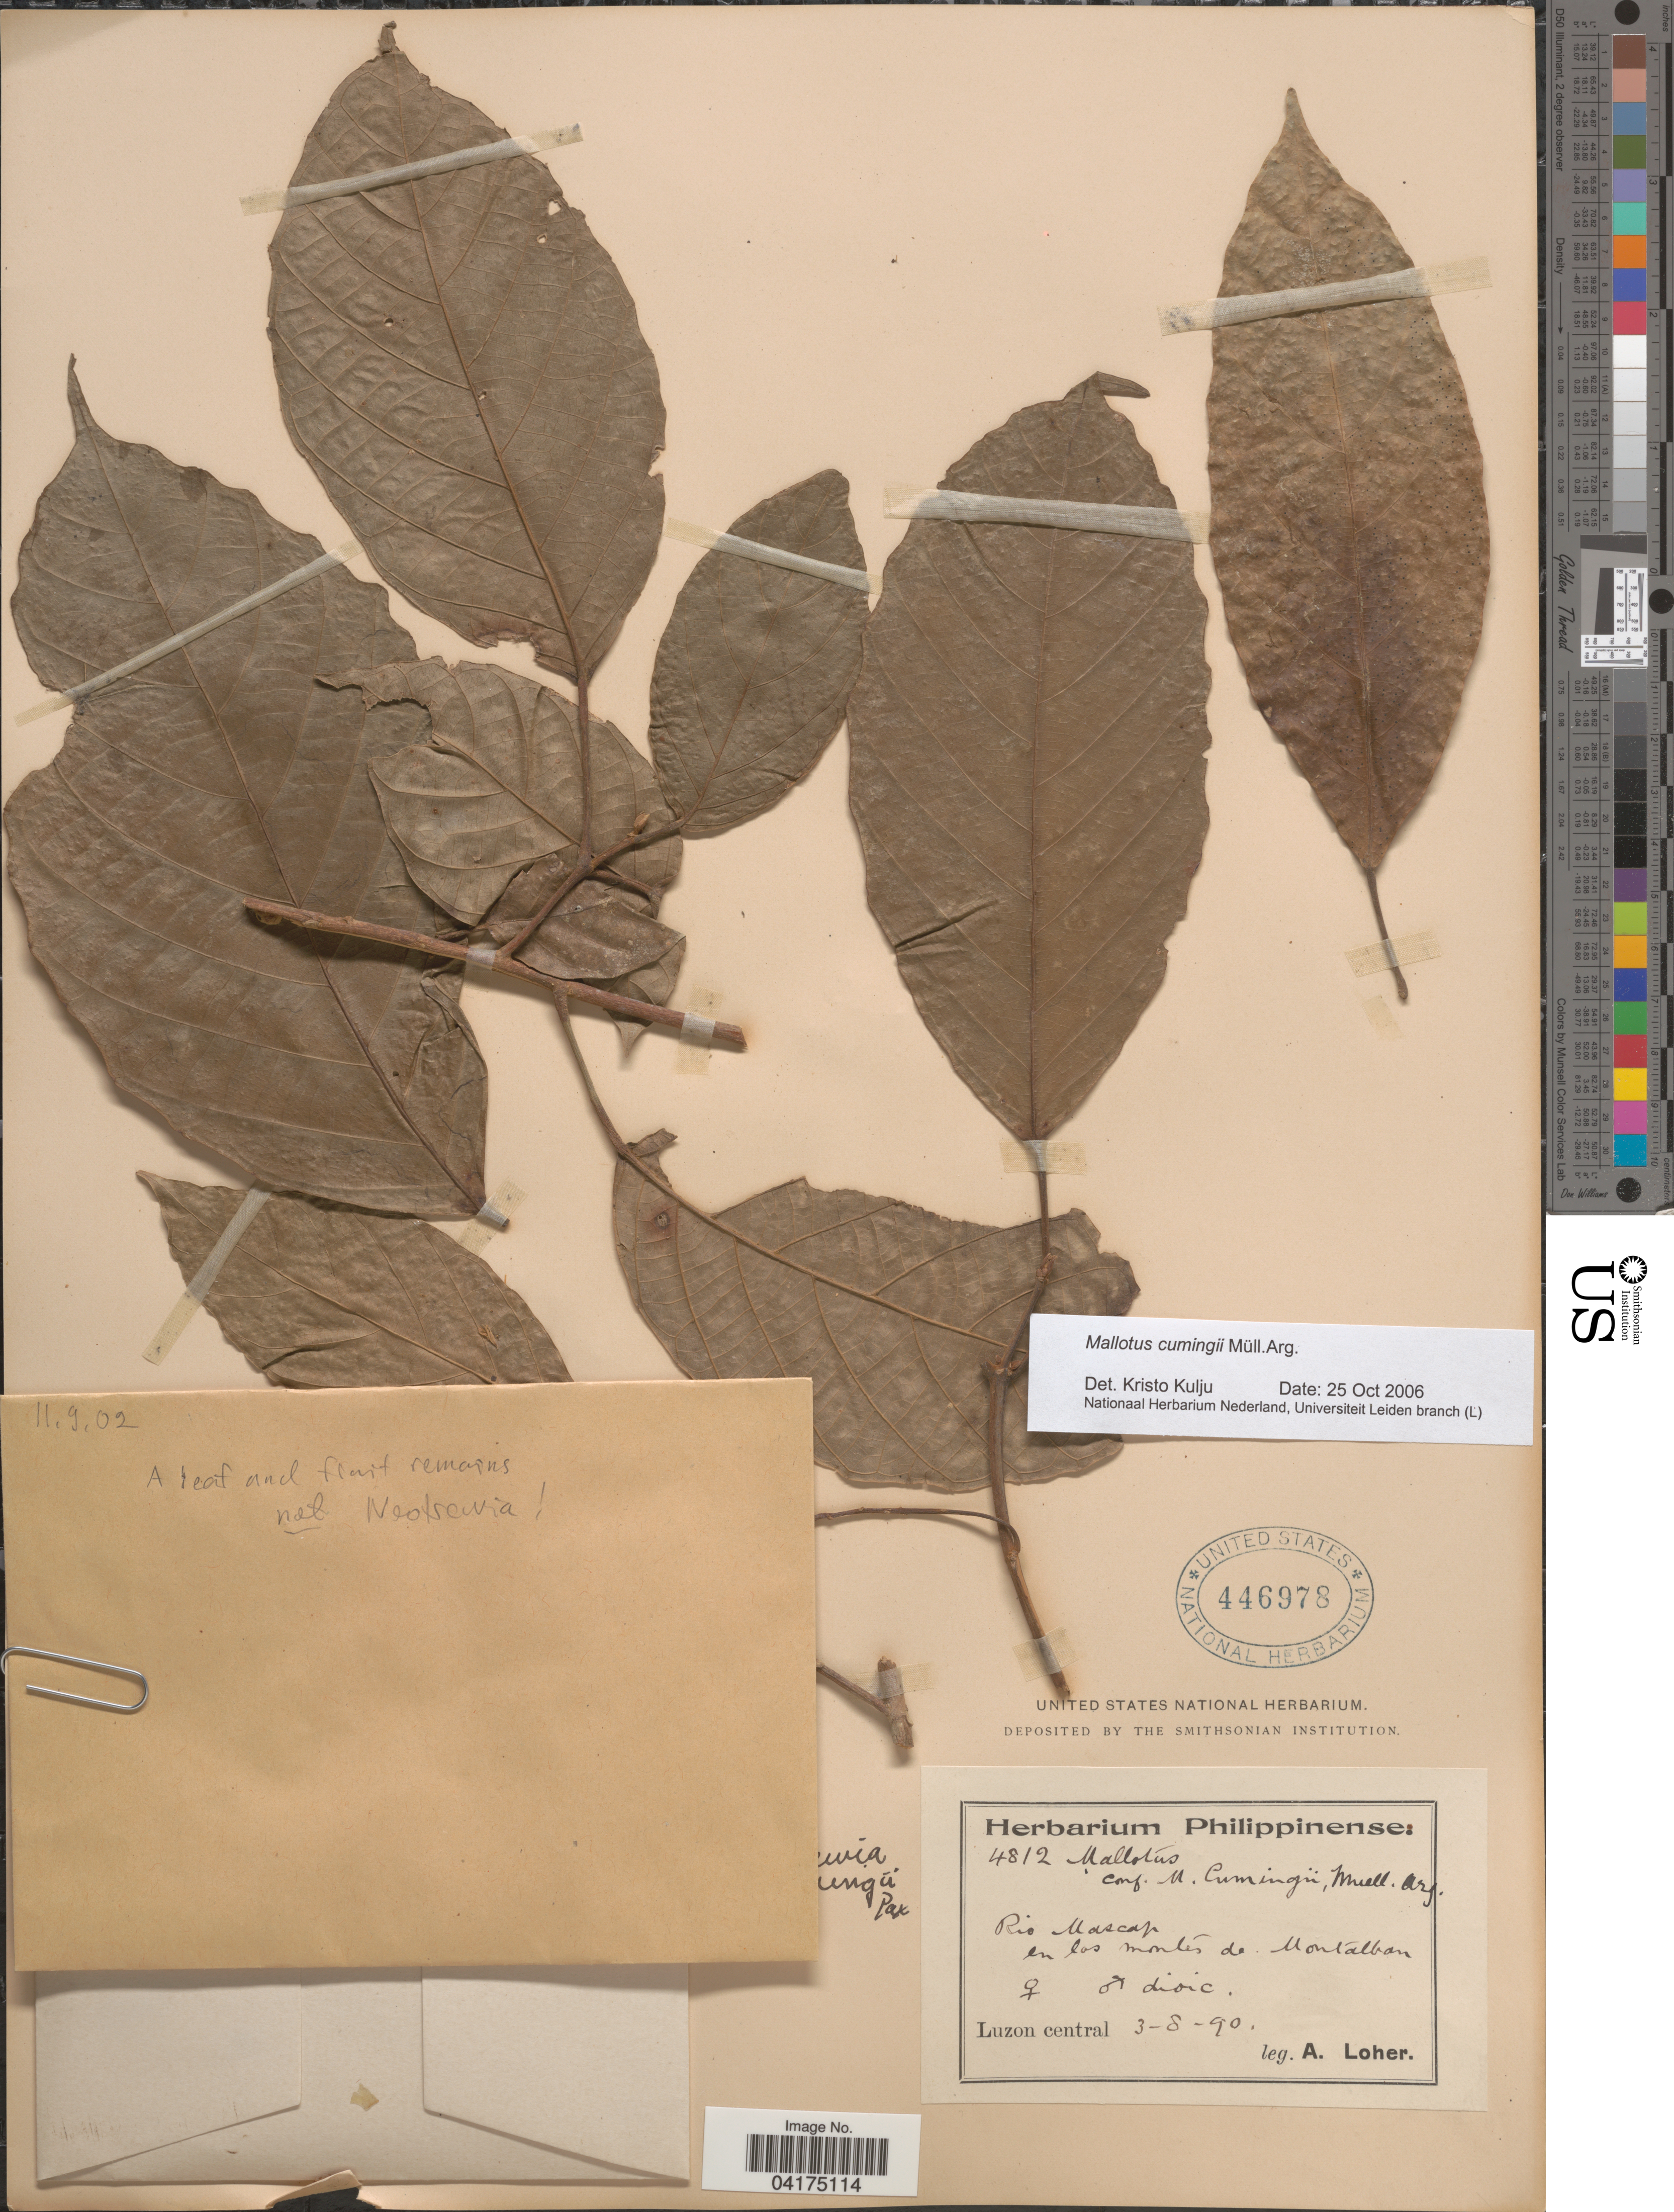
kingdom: Plantae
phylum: Tracheophyta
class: Magnoliopsida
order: Malpighiales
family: Euphorbiaceae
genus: Mallotus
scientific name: Mallotus cumingii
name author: Müll. Arg.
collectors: A. Loher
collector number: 4812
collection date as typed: Transcribed d/m/y: 3/8/90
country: Philippines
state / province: Central Luzon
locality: Rio Mascap en los montes de Montalban. Luzon central.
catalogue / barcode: US 446978